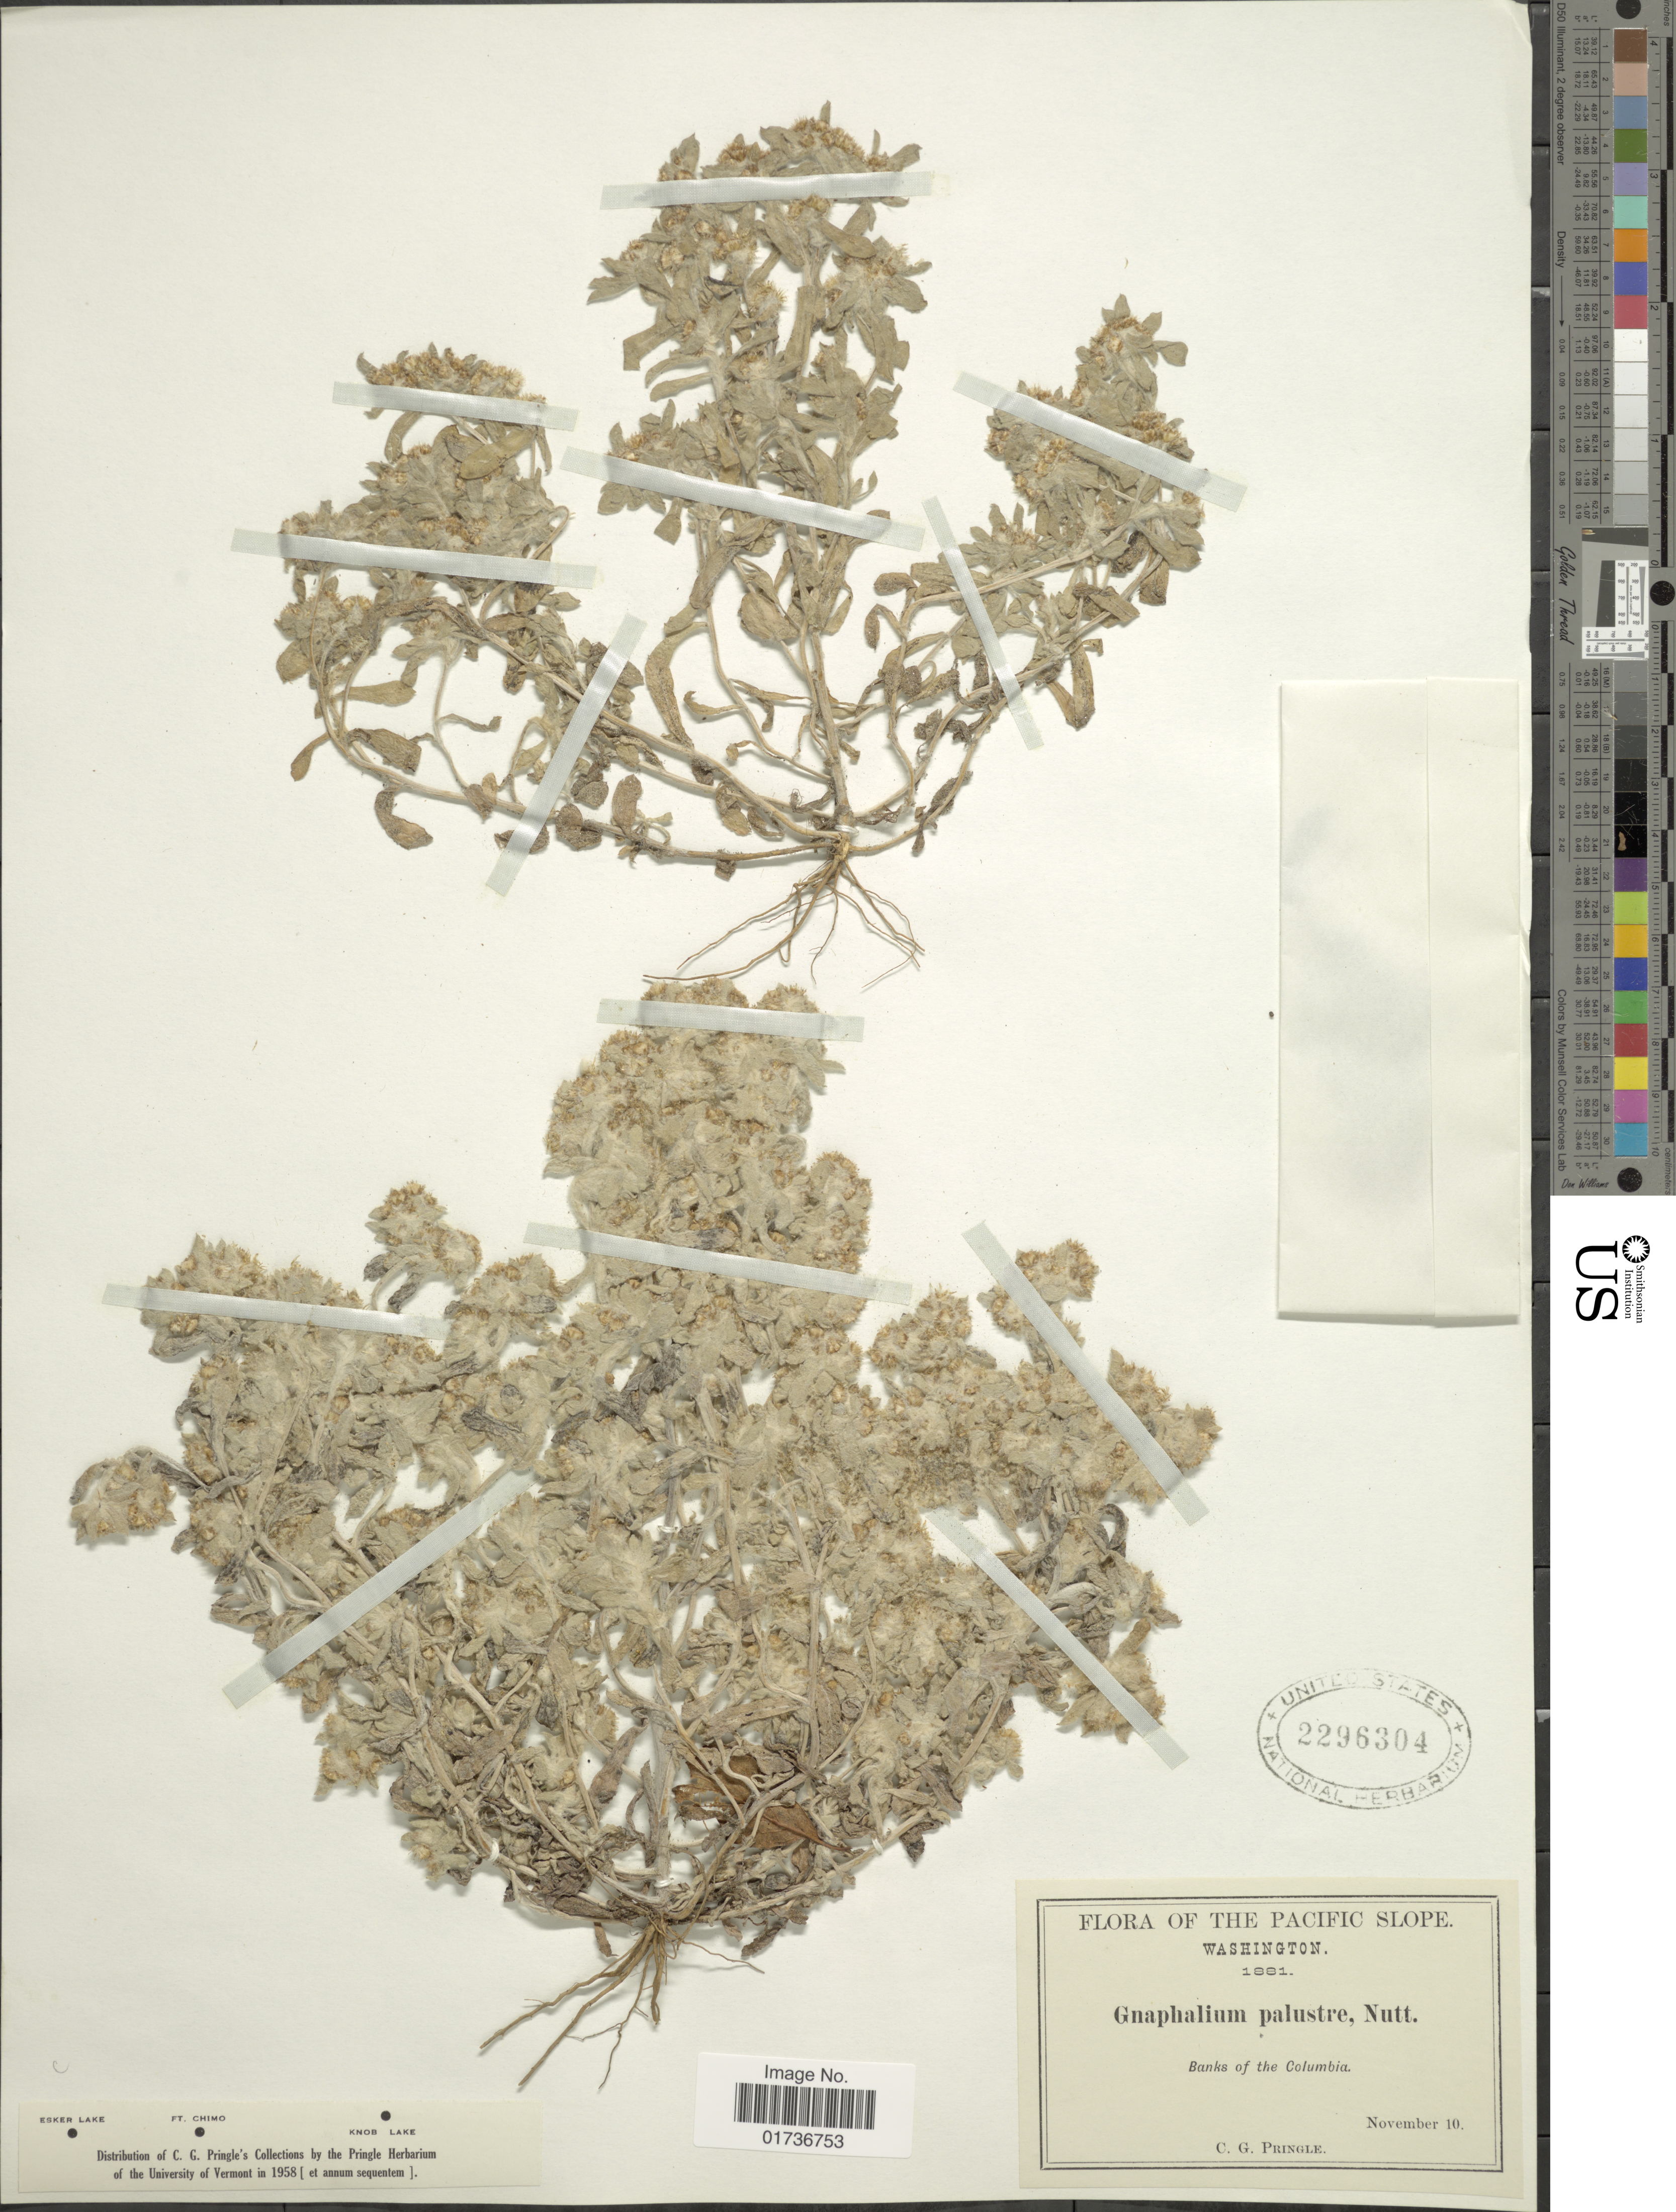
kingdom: Plantae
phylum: Tracheophyta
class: Magnoliopsida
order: Asterales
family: Asteraceae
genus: Gnaphalium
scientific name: Gnaphalium palustre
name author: Nutt.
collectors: C. G. Pringle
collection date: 1881-11-10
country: United States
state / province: Washington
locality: The Pacific Slope, Banks of the Columbia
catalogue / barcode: US 2296304